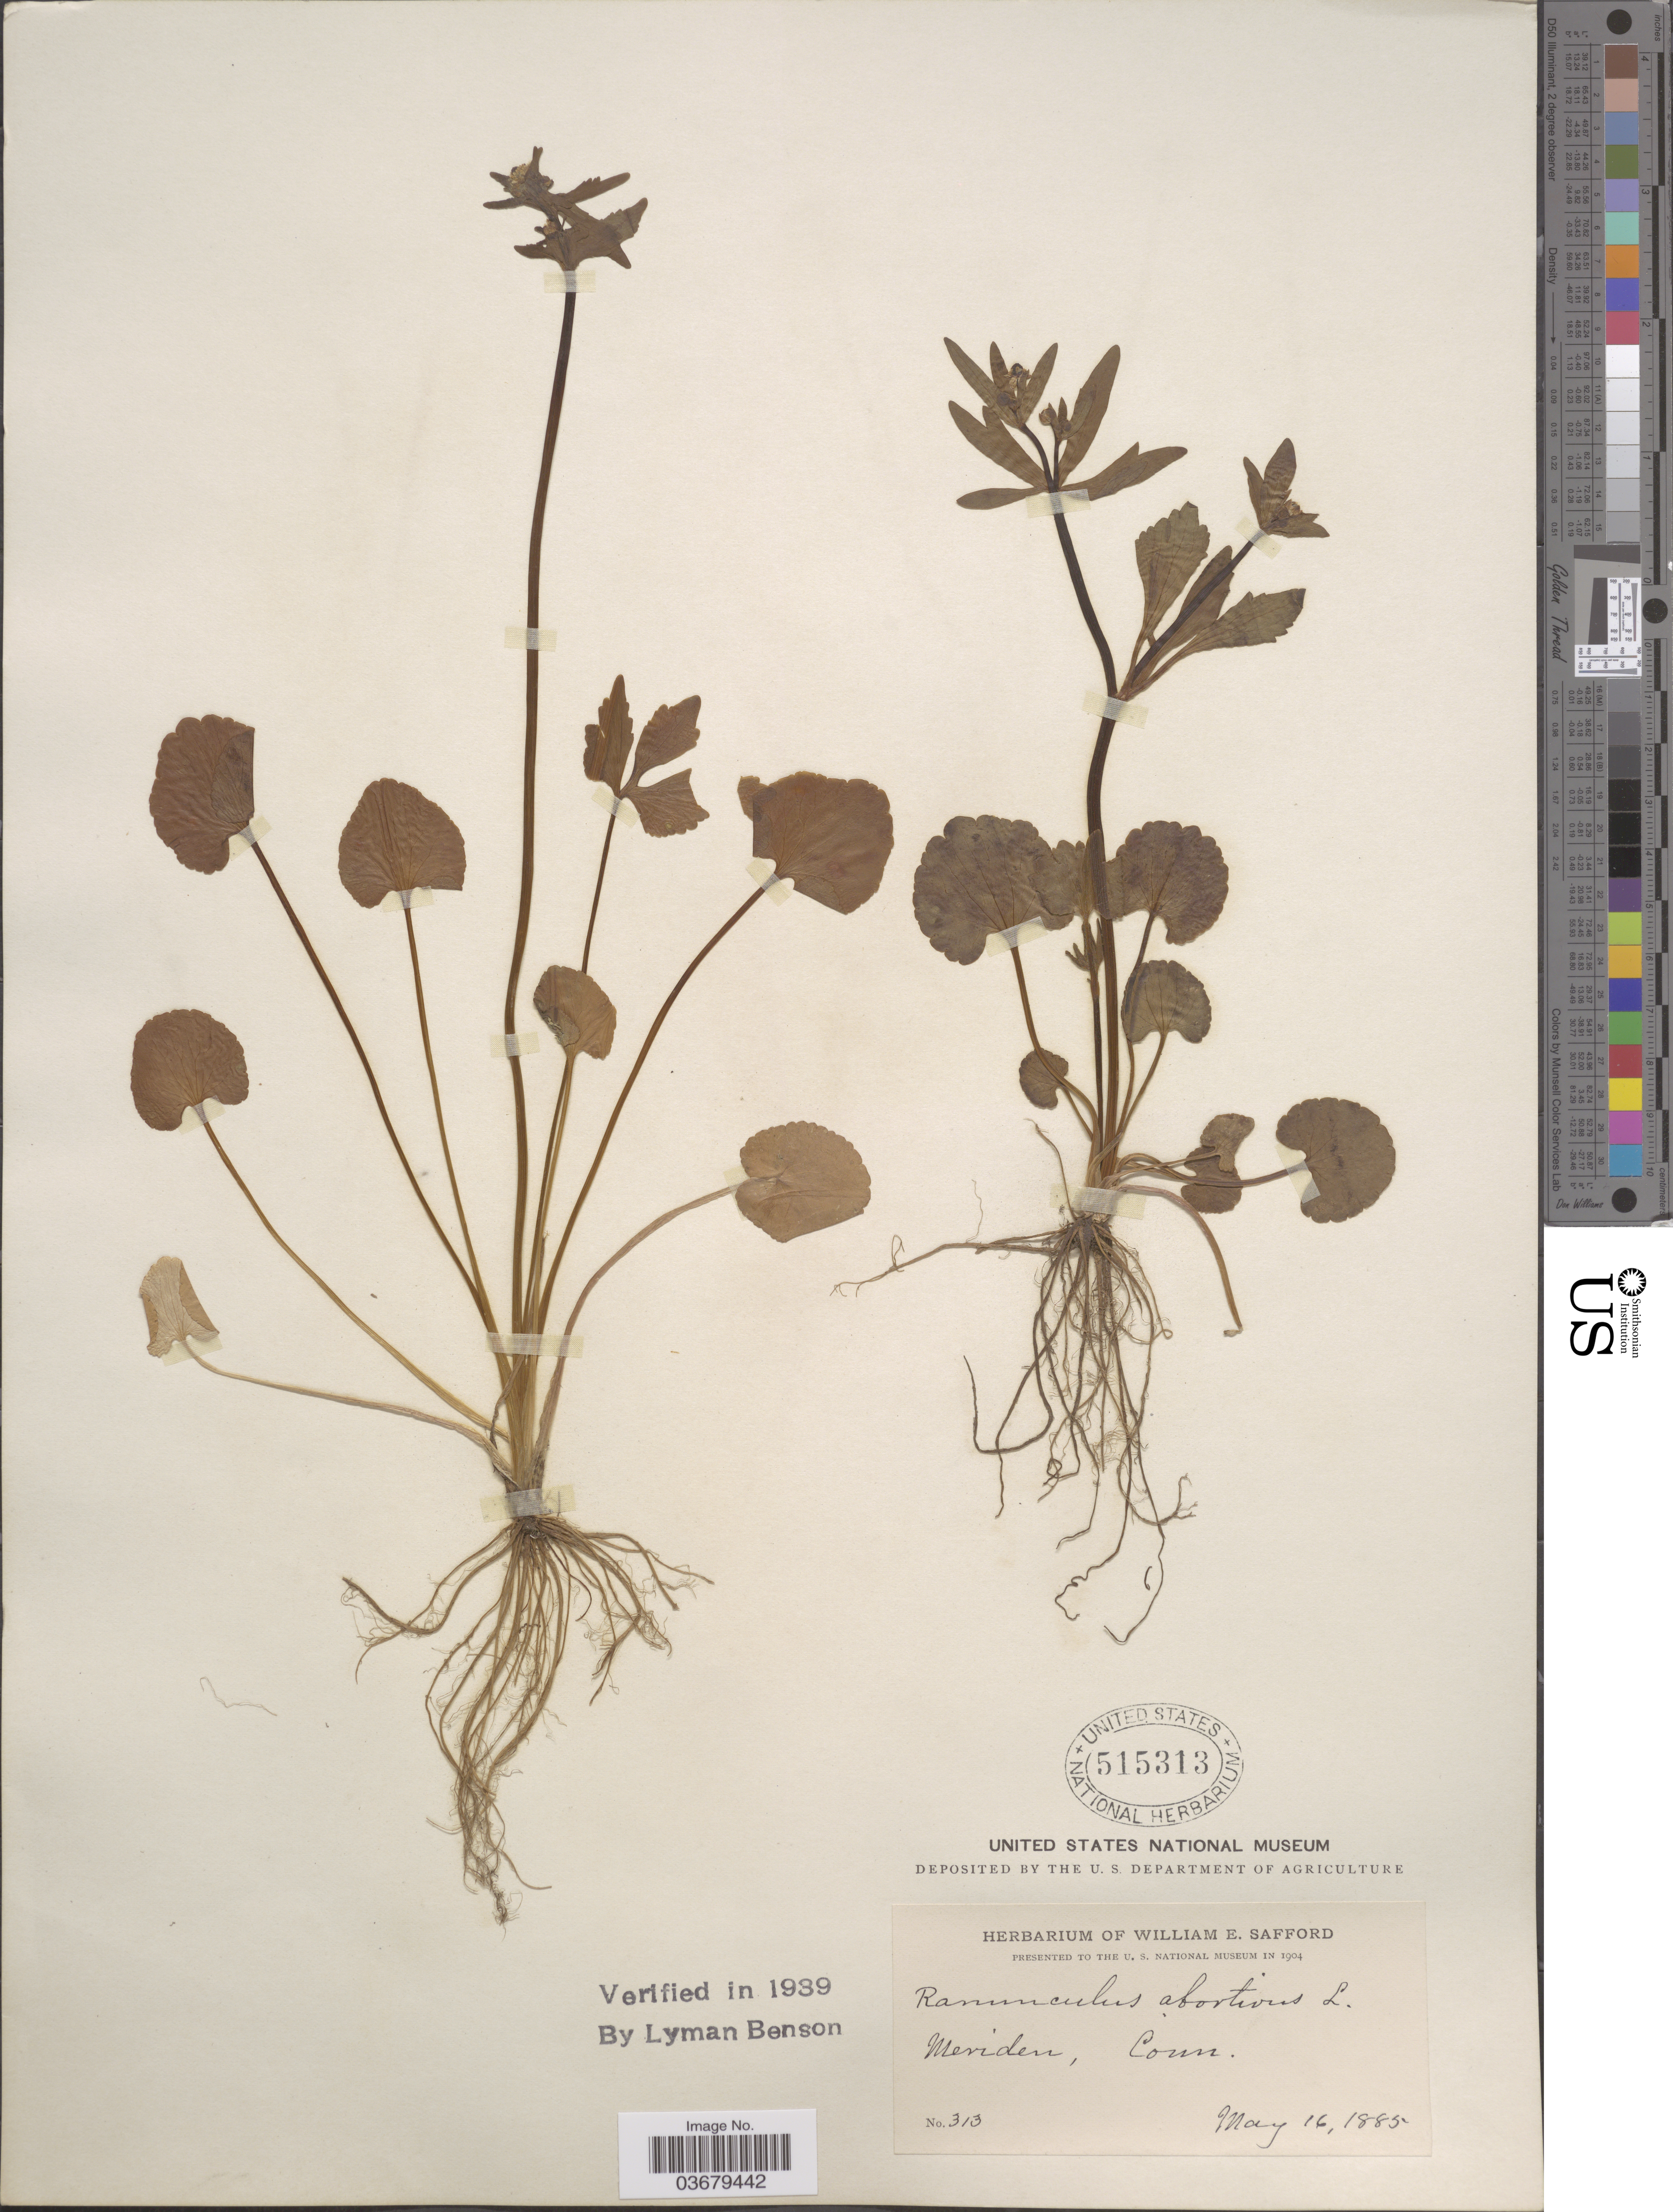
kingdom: Plantae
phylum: Tracheophyta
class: Magnoliopsida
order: Ranunculales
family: Ranunculaceae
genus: Ranunculus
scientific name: Ranunculus abortivus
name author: L.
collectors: ex herb. W. E. Safford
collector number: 313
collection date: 1885-05-16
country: United States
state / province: Connecticut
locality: Meriden.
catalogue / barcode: US 515313